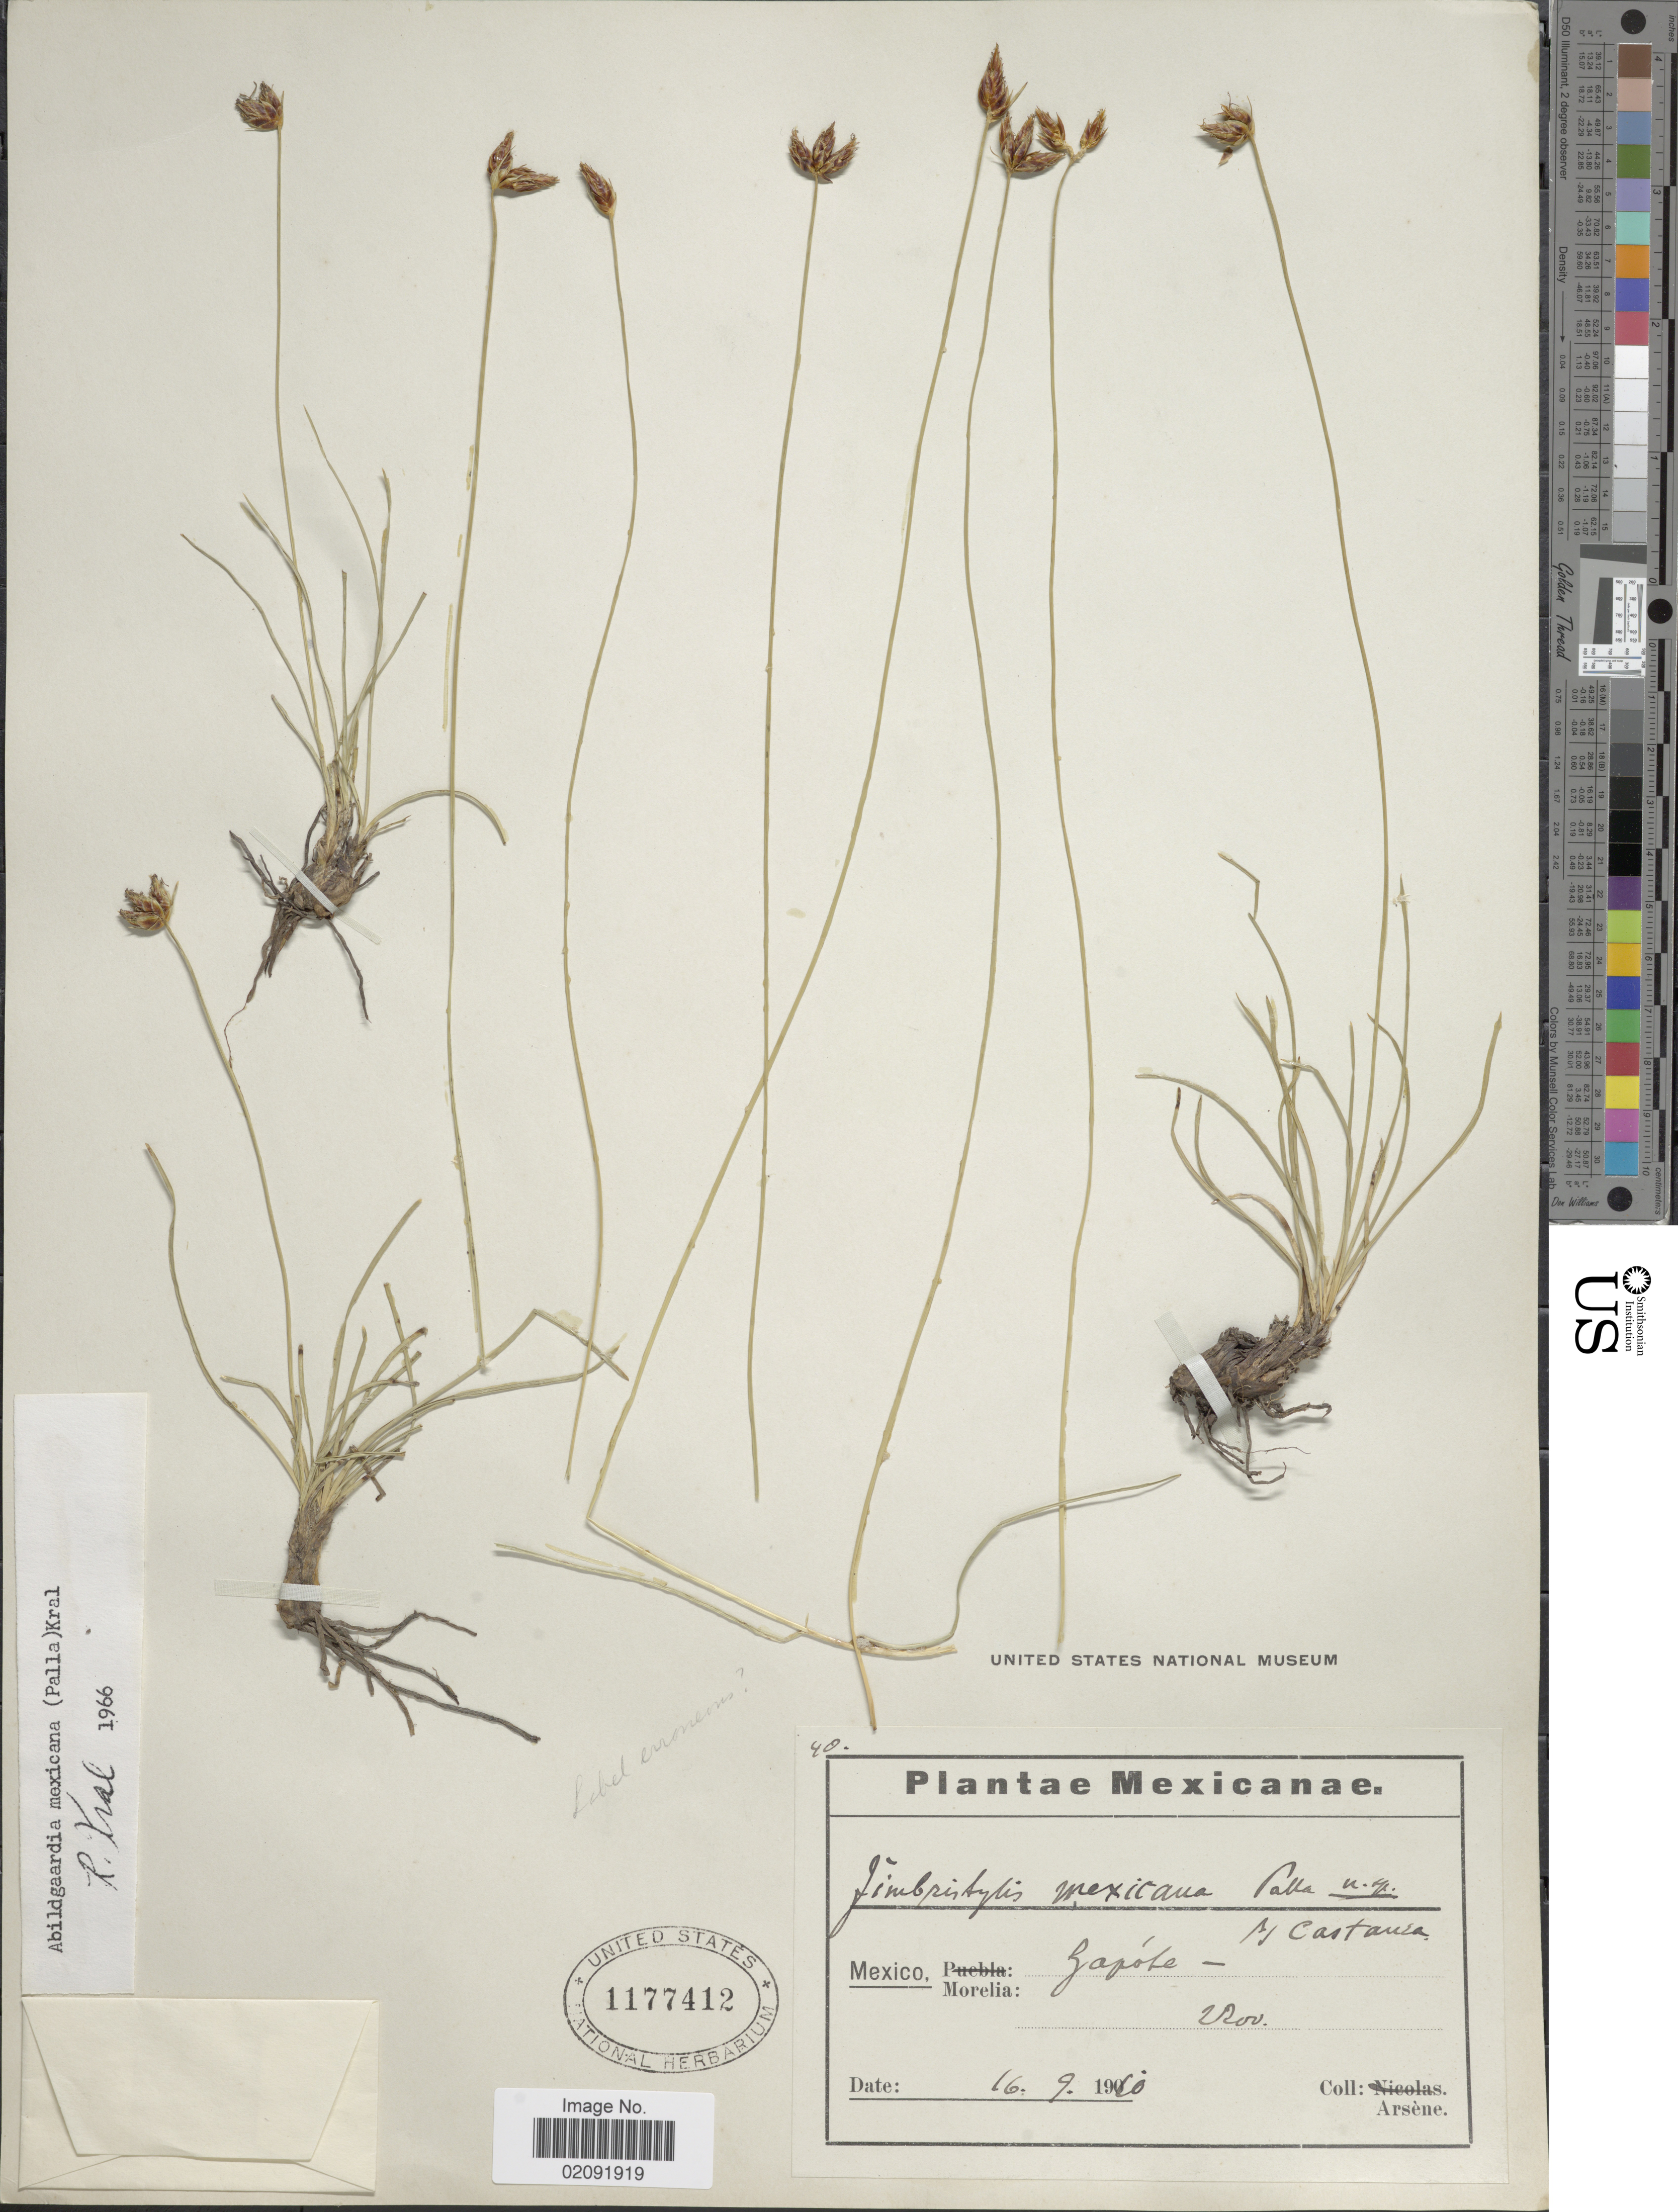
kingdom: Plantae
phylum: Tracheophyta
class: Liliopsida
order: Poales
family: Cyperaceae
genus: Abildgaardia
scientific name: Abildgaardia mexicana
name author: (Palla) Kral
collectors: -- Arsène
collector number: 40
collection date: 1910-09-16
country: Mexico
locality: Morelia: Gapóte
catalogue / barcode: US 1177412